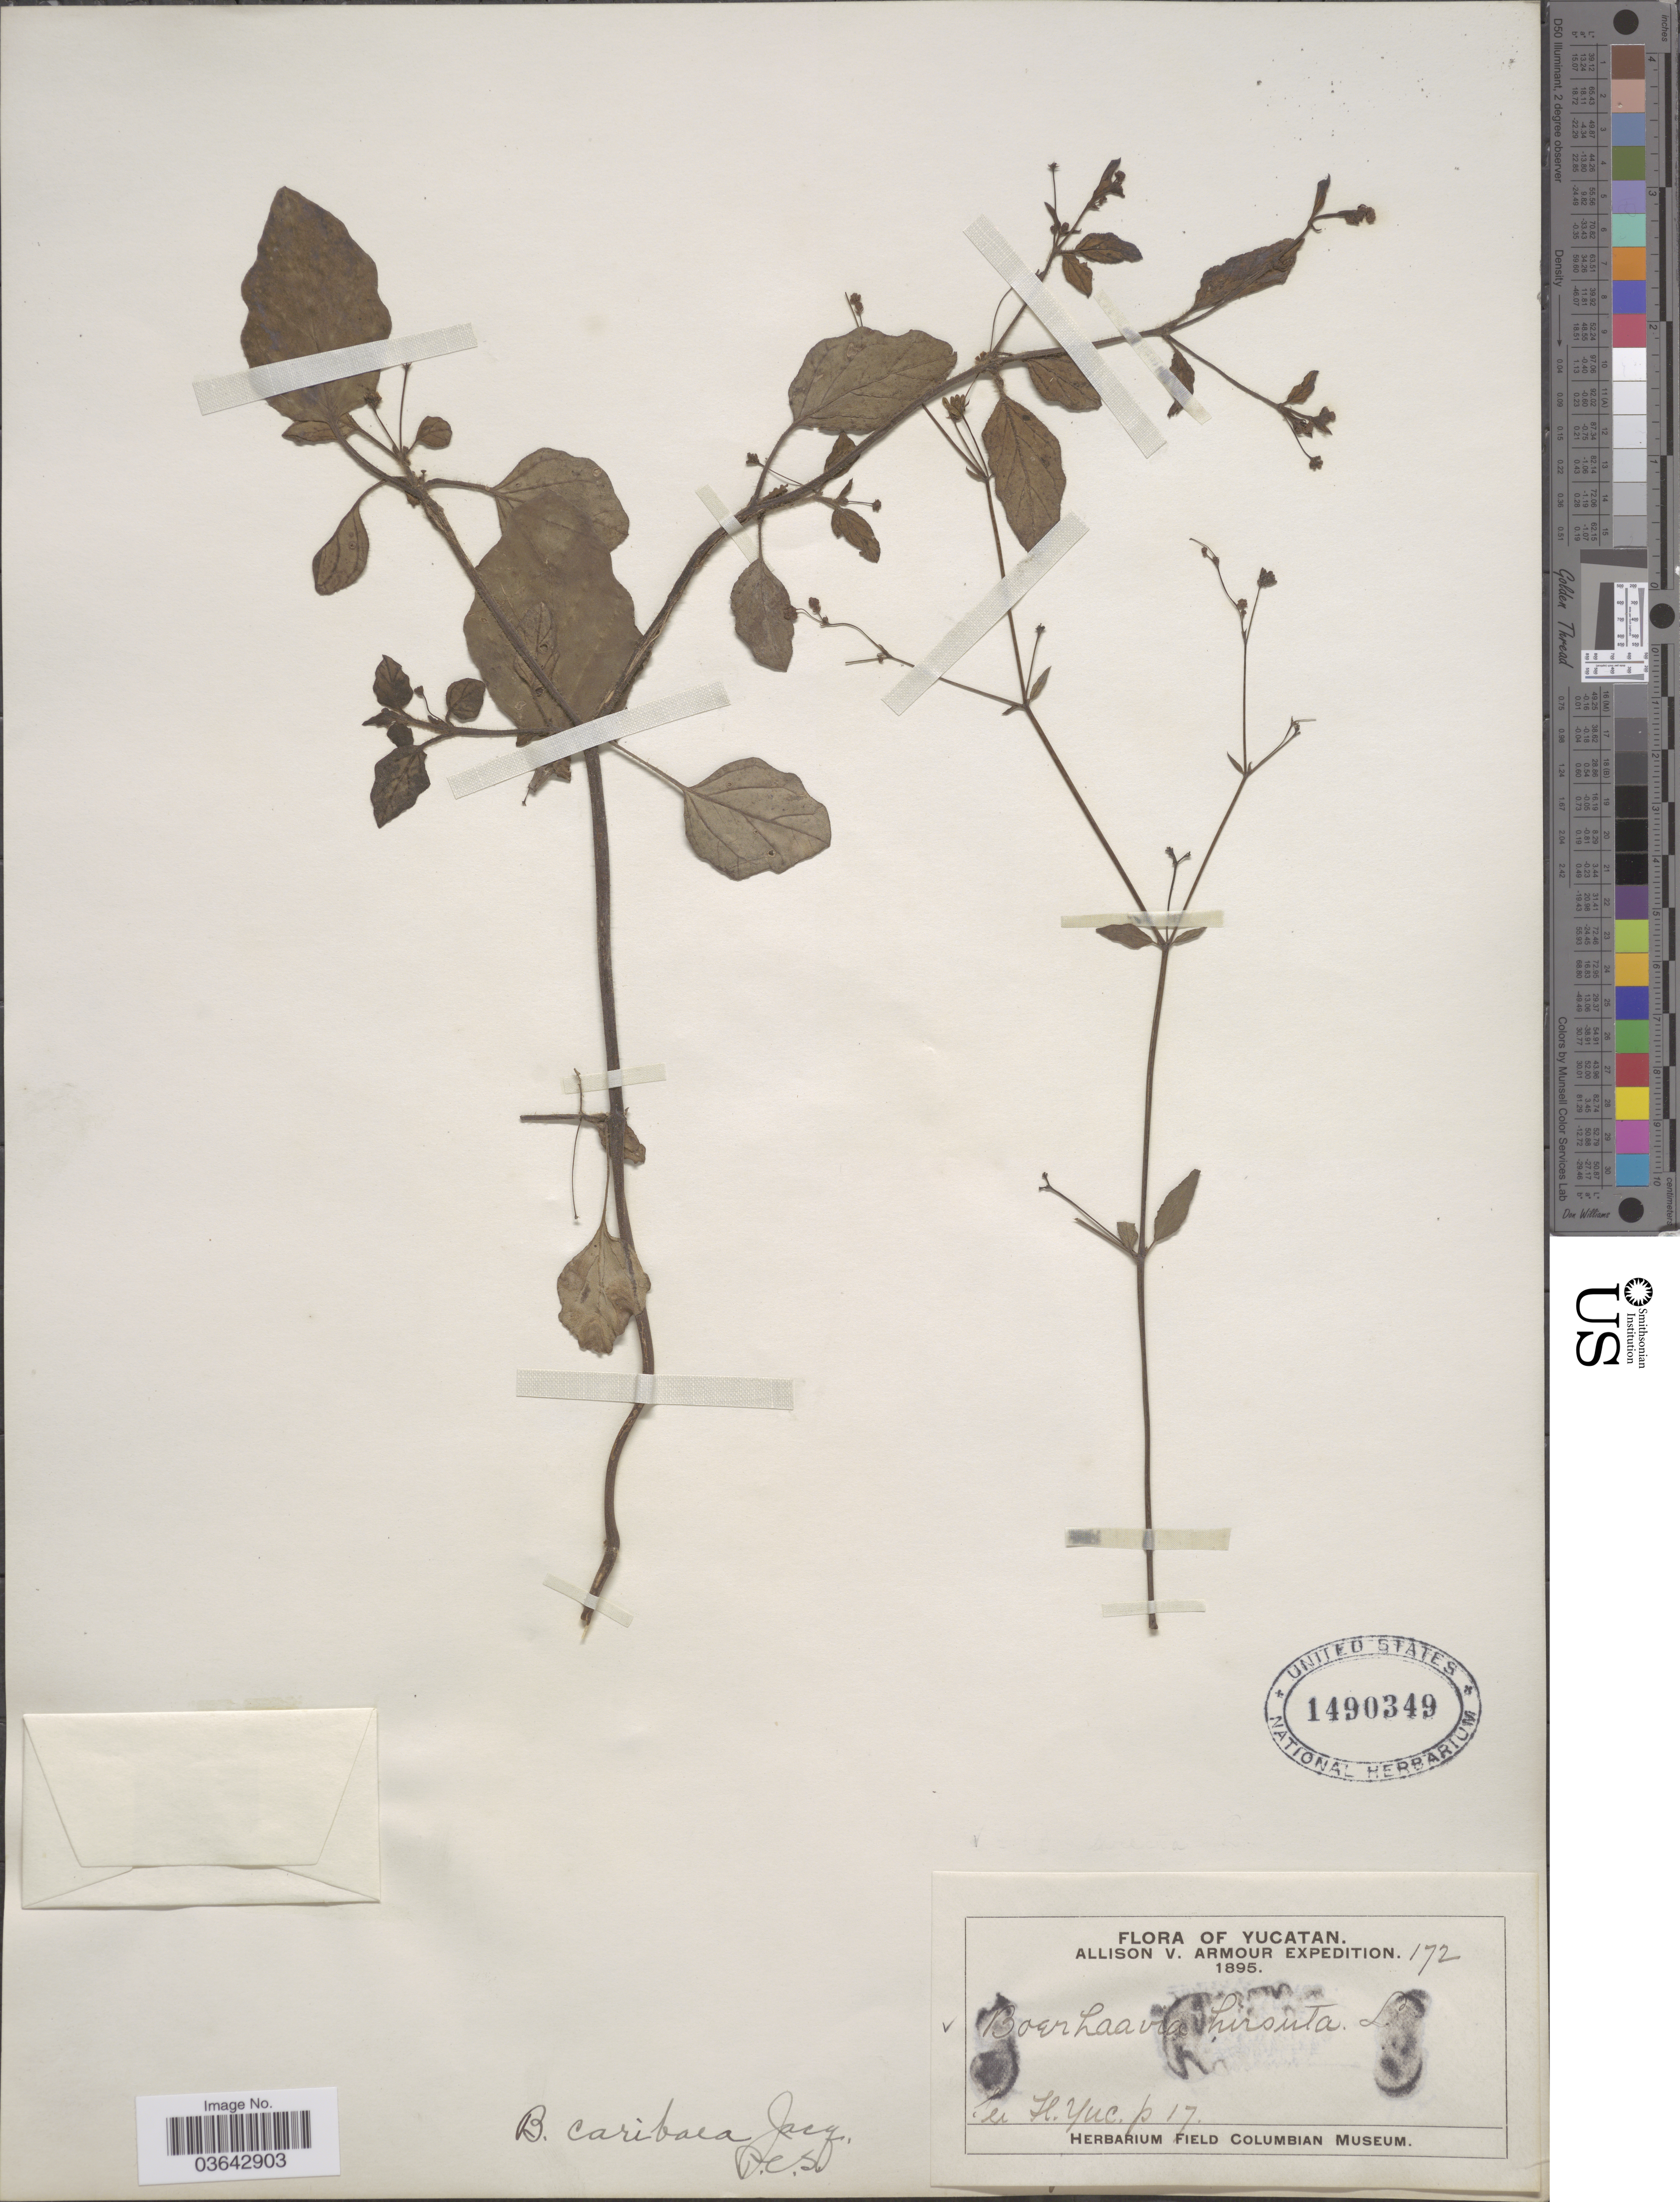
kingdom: Plantae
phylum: Tracheophyta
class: Magnoliopsida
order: Caryophyllales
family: Nyctaginaceae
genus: Boerhavia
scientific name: Boerhavia caribaea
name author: Jacq.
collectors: Allison V. Armour Expedition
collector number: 172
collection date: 1895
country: Mexico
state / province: Yucatán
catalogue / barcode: US 1490349